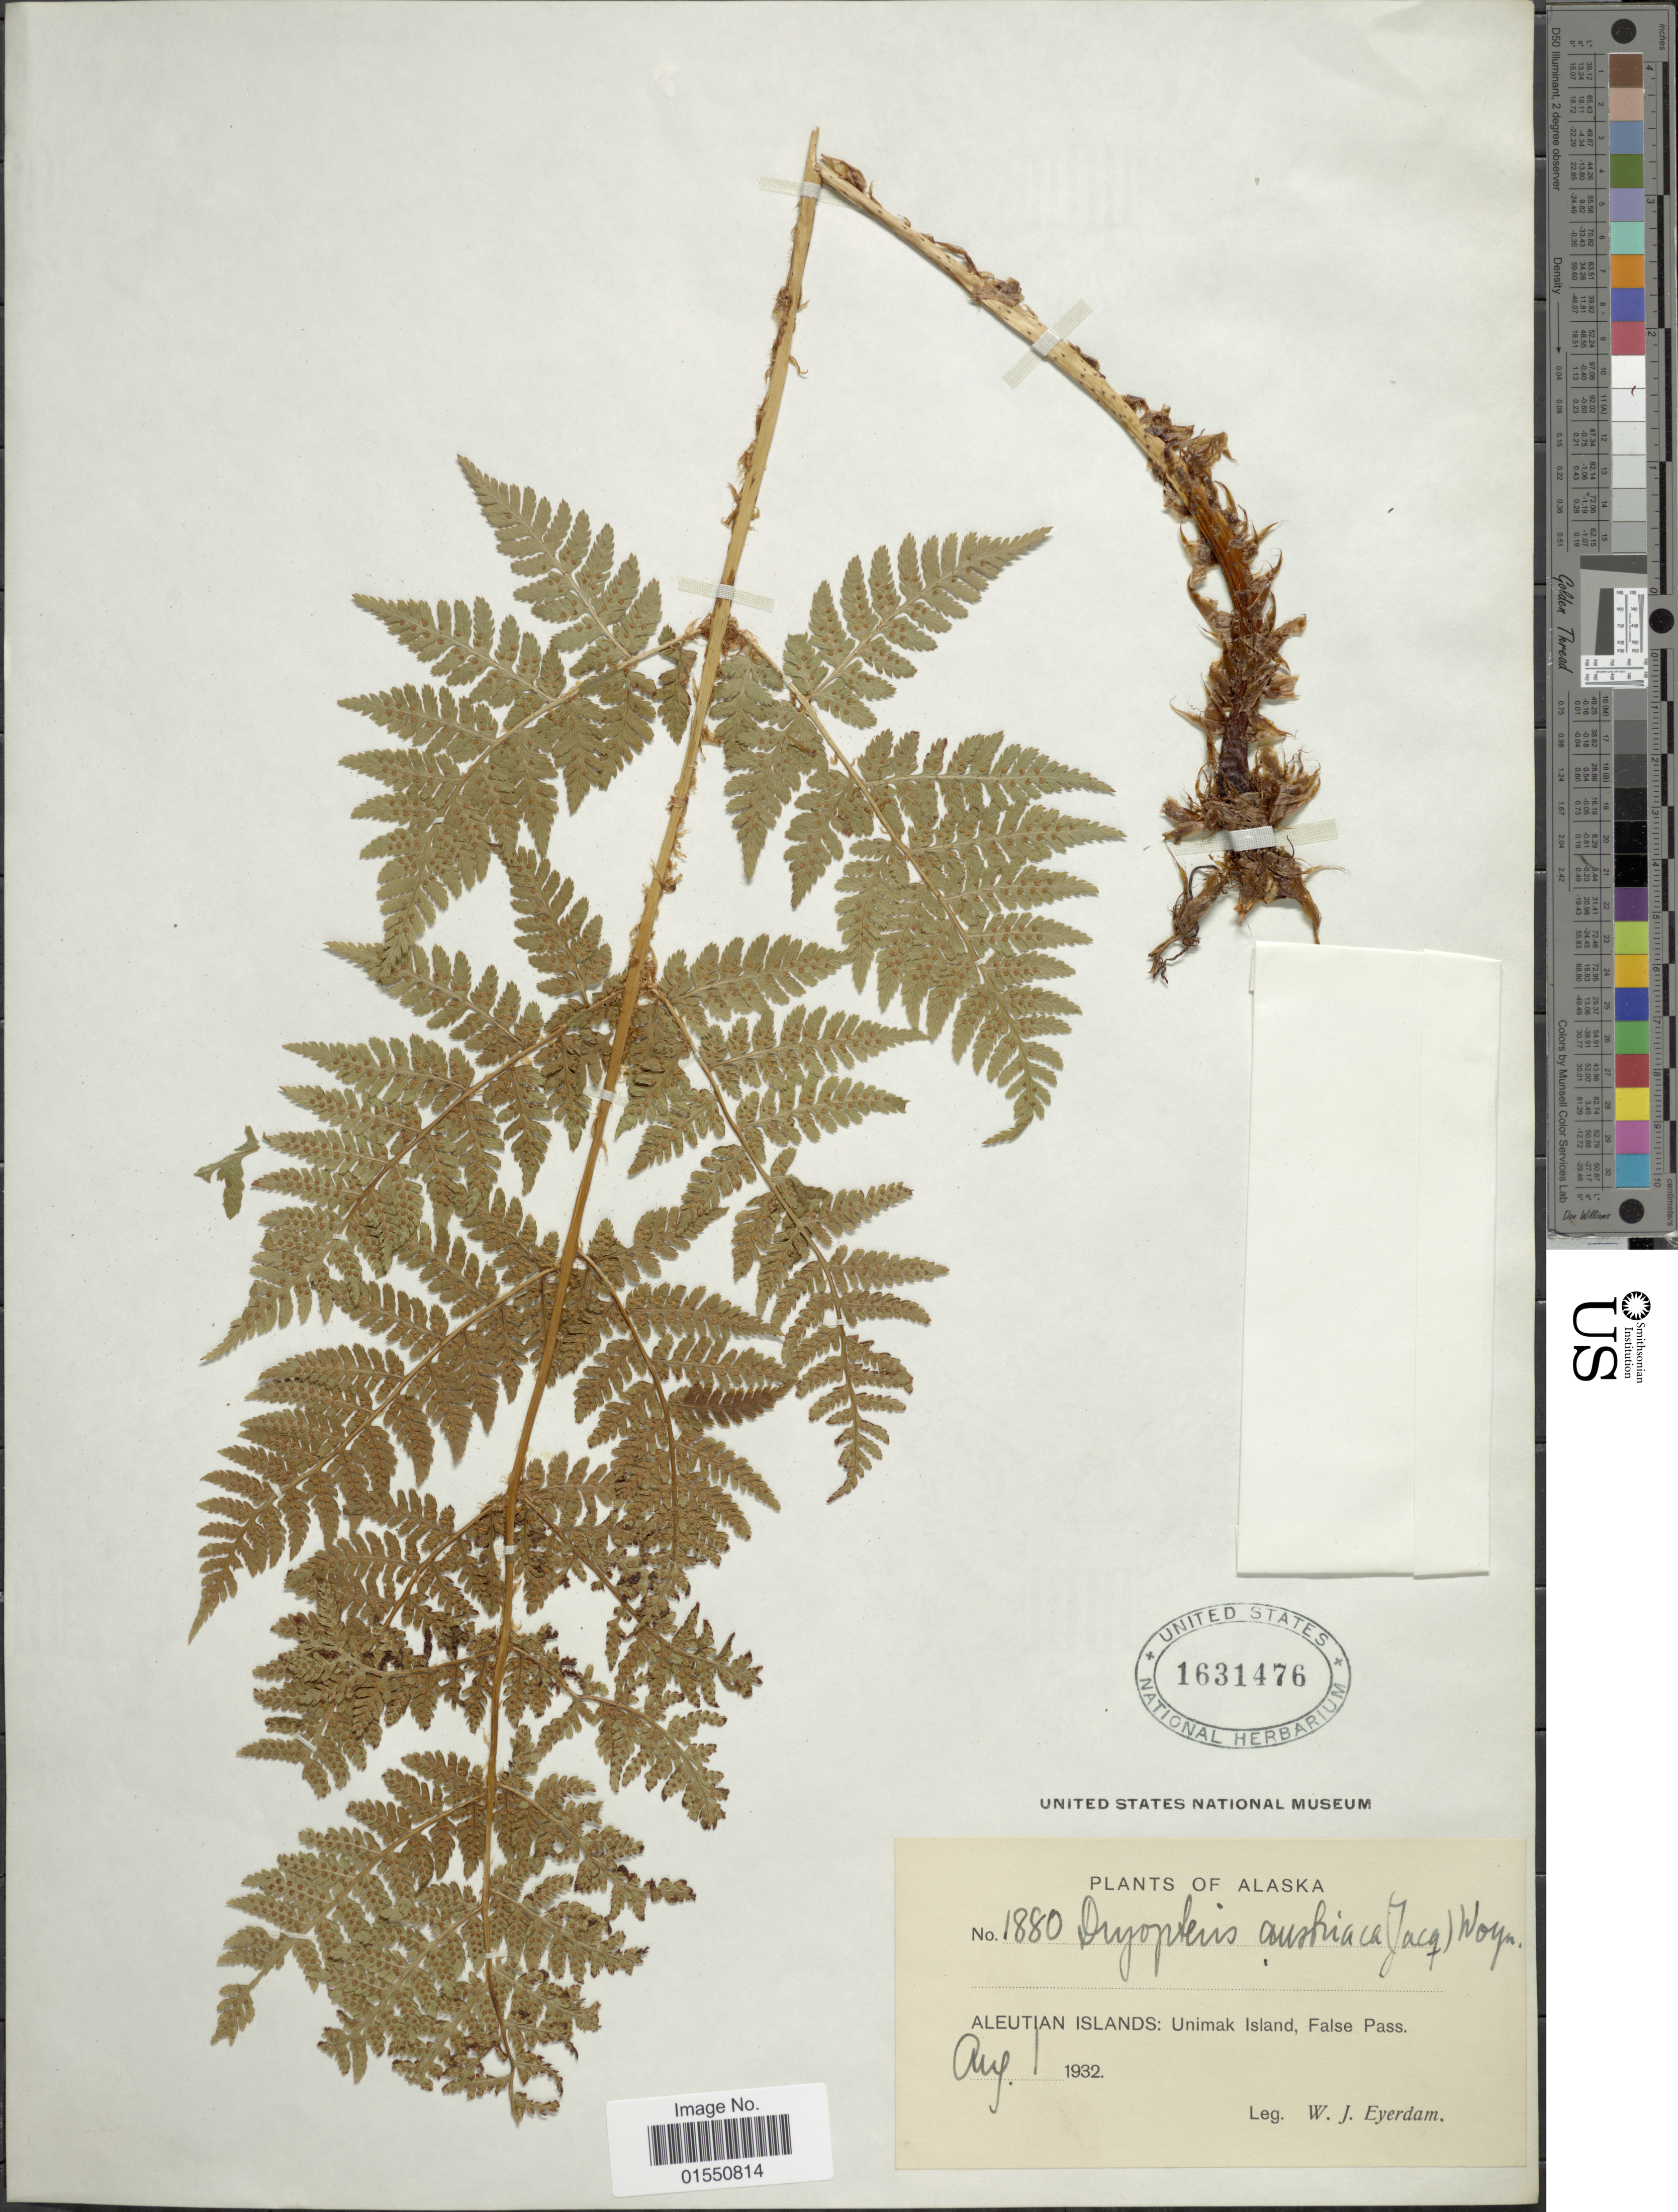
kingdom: Plantae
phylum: Tracheophyta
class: Polypodiopsida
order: Polypodiales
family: Dryopteridaceae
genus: Dryopteris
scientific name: Dryopteris expansa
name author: (C. Presl) Fraser-Jenk. & Jermy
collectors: W. J. Eyerdam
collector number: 1880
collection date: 1932-08-01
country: United States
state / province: Alaska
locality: Aleutian islands: Unimak Island, False Pass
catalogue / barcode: US 1631476